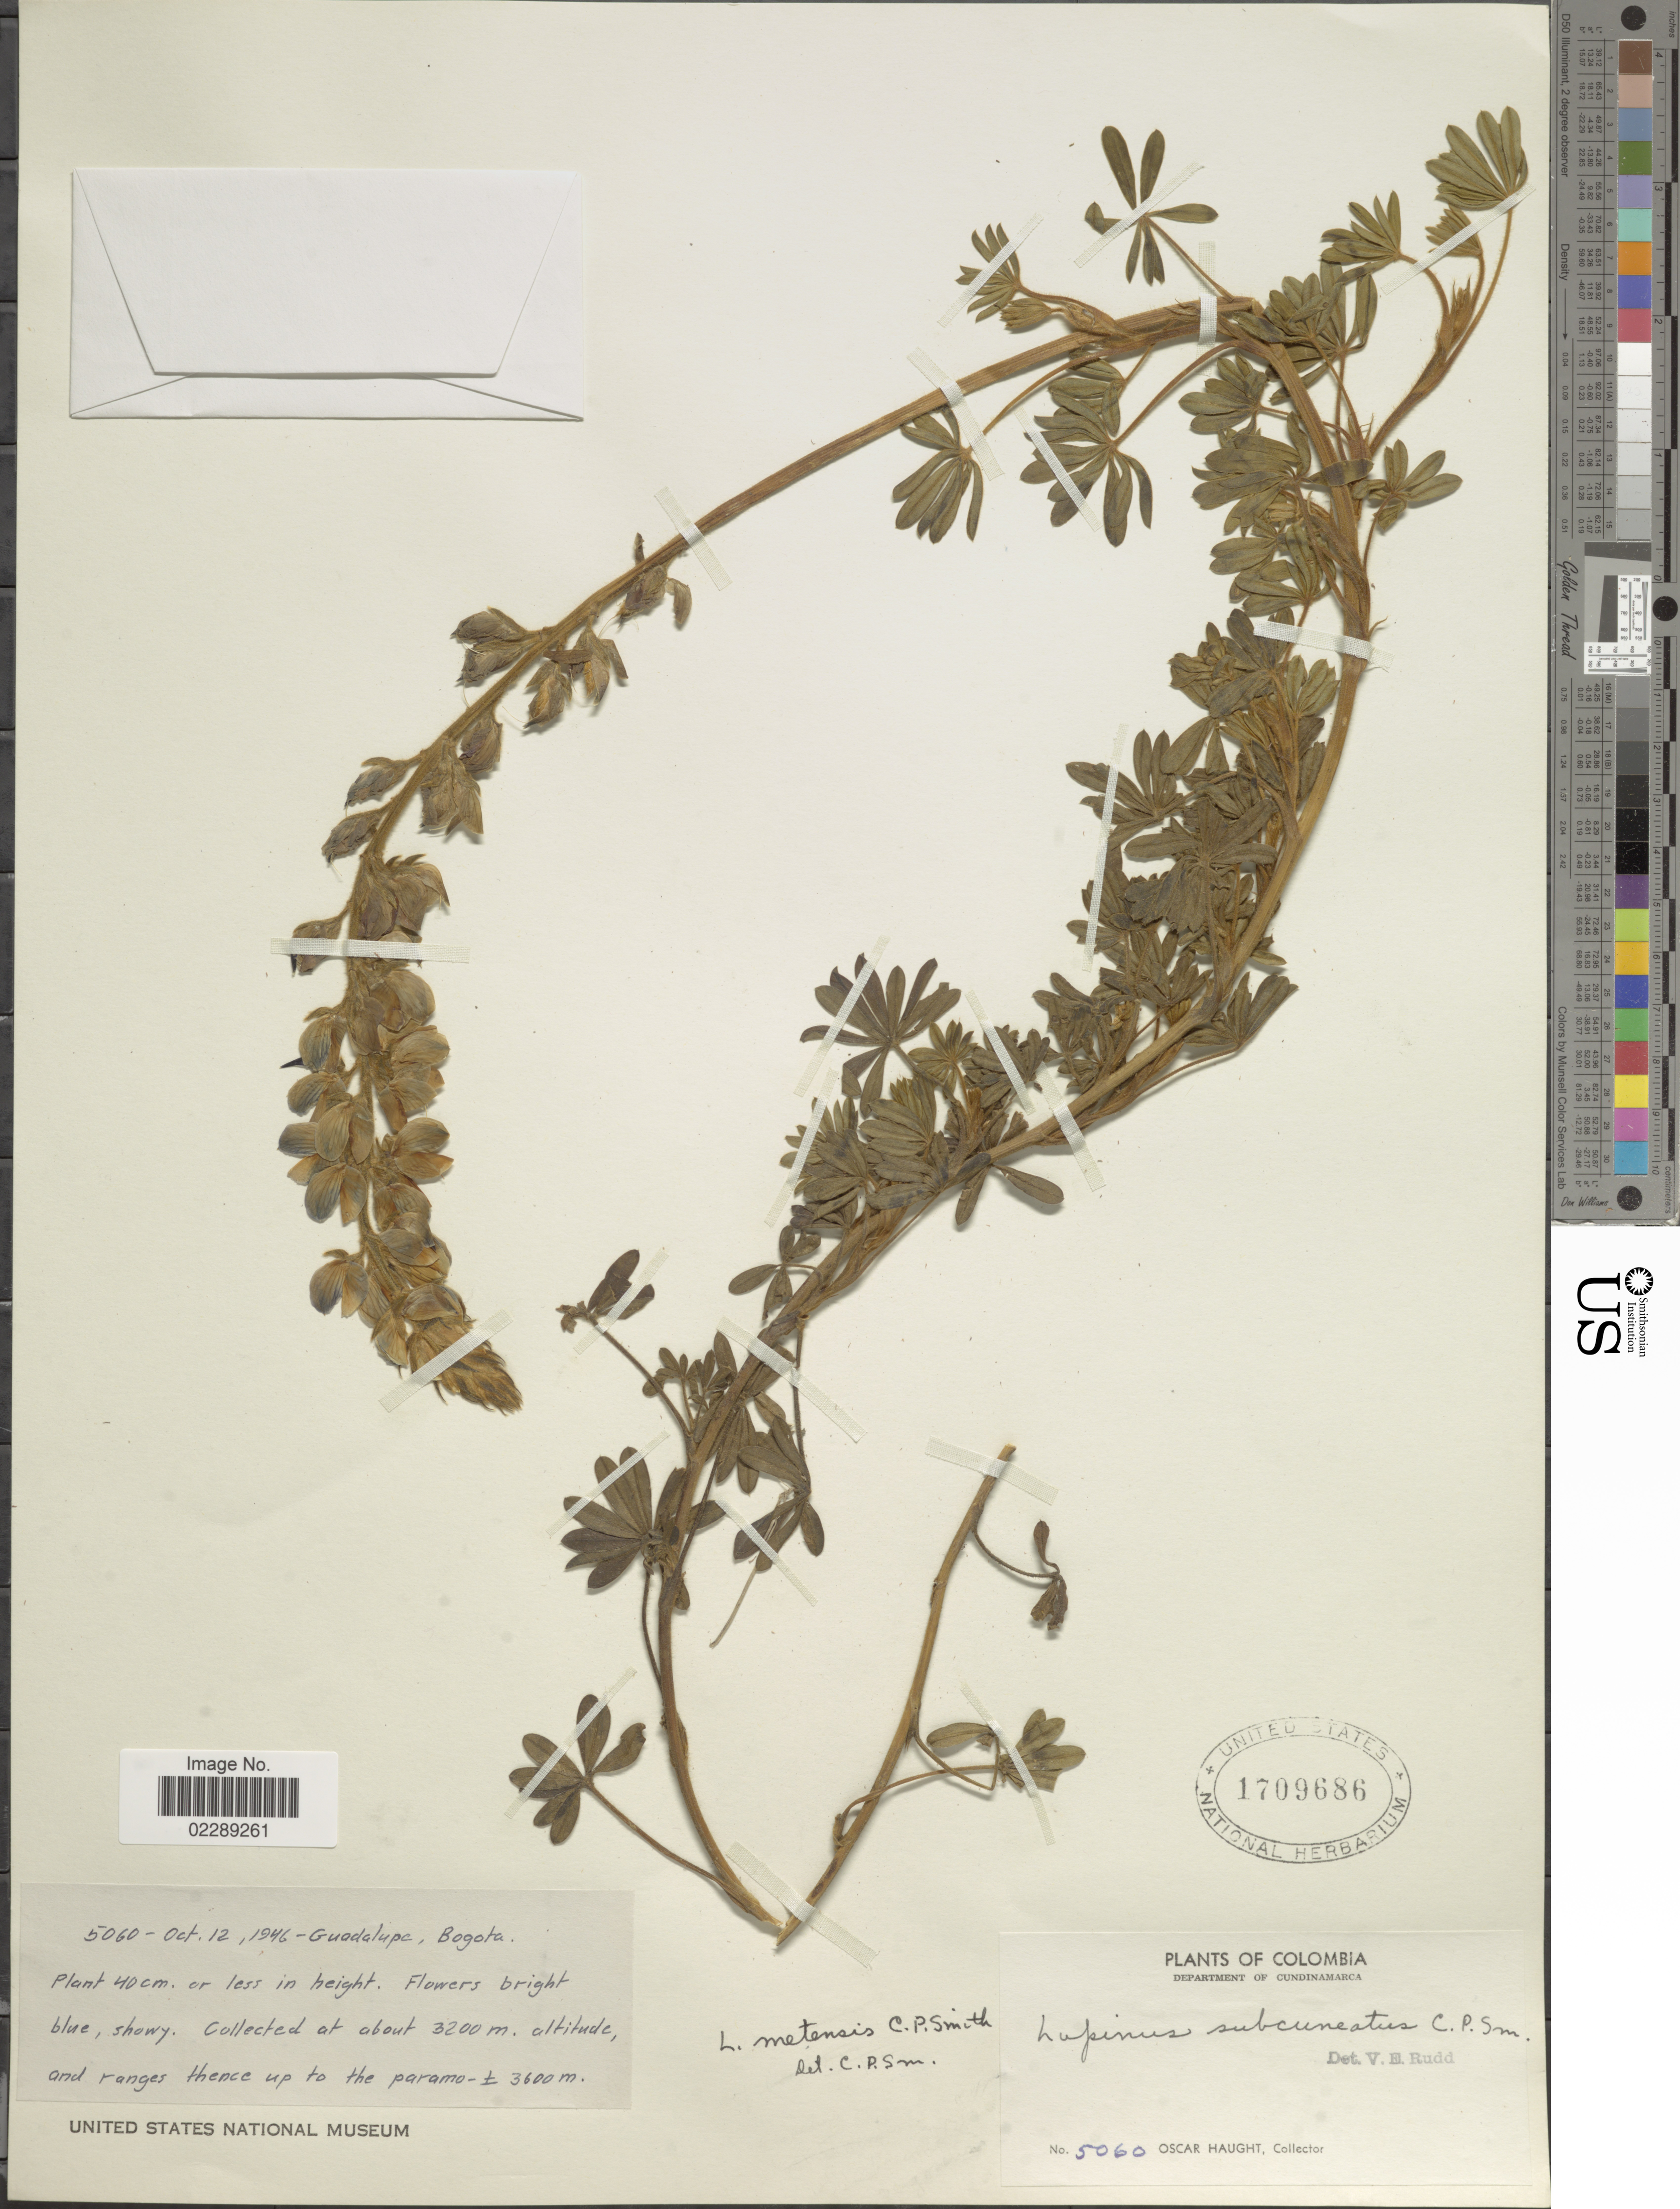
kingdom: Plantae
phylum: Tracheophyta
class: Magnoliopsida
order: Fabales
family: Fabaceae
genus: Lupinus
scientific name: Lupinus metensis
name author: C.P. Sm.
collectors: O. L. Haught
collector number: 5060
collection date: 1946-10-12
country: Colombia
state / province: Cundinamarca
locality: Department of Cundinamarca. Guadalupe, Bogota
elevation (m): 3200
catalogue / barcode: US 1709686